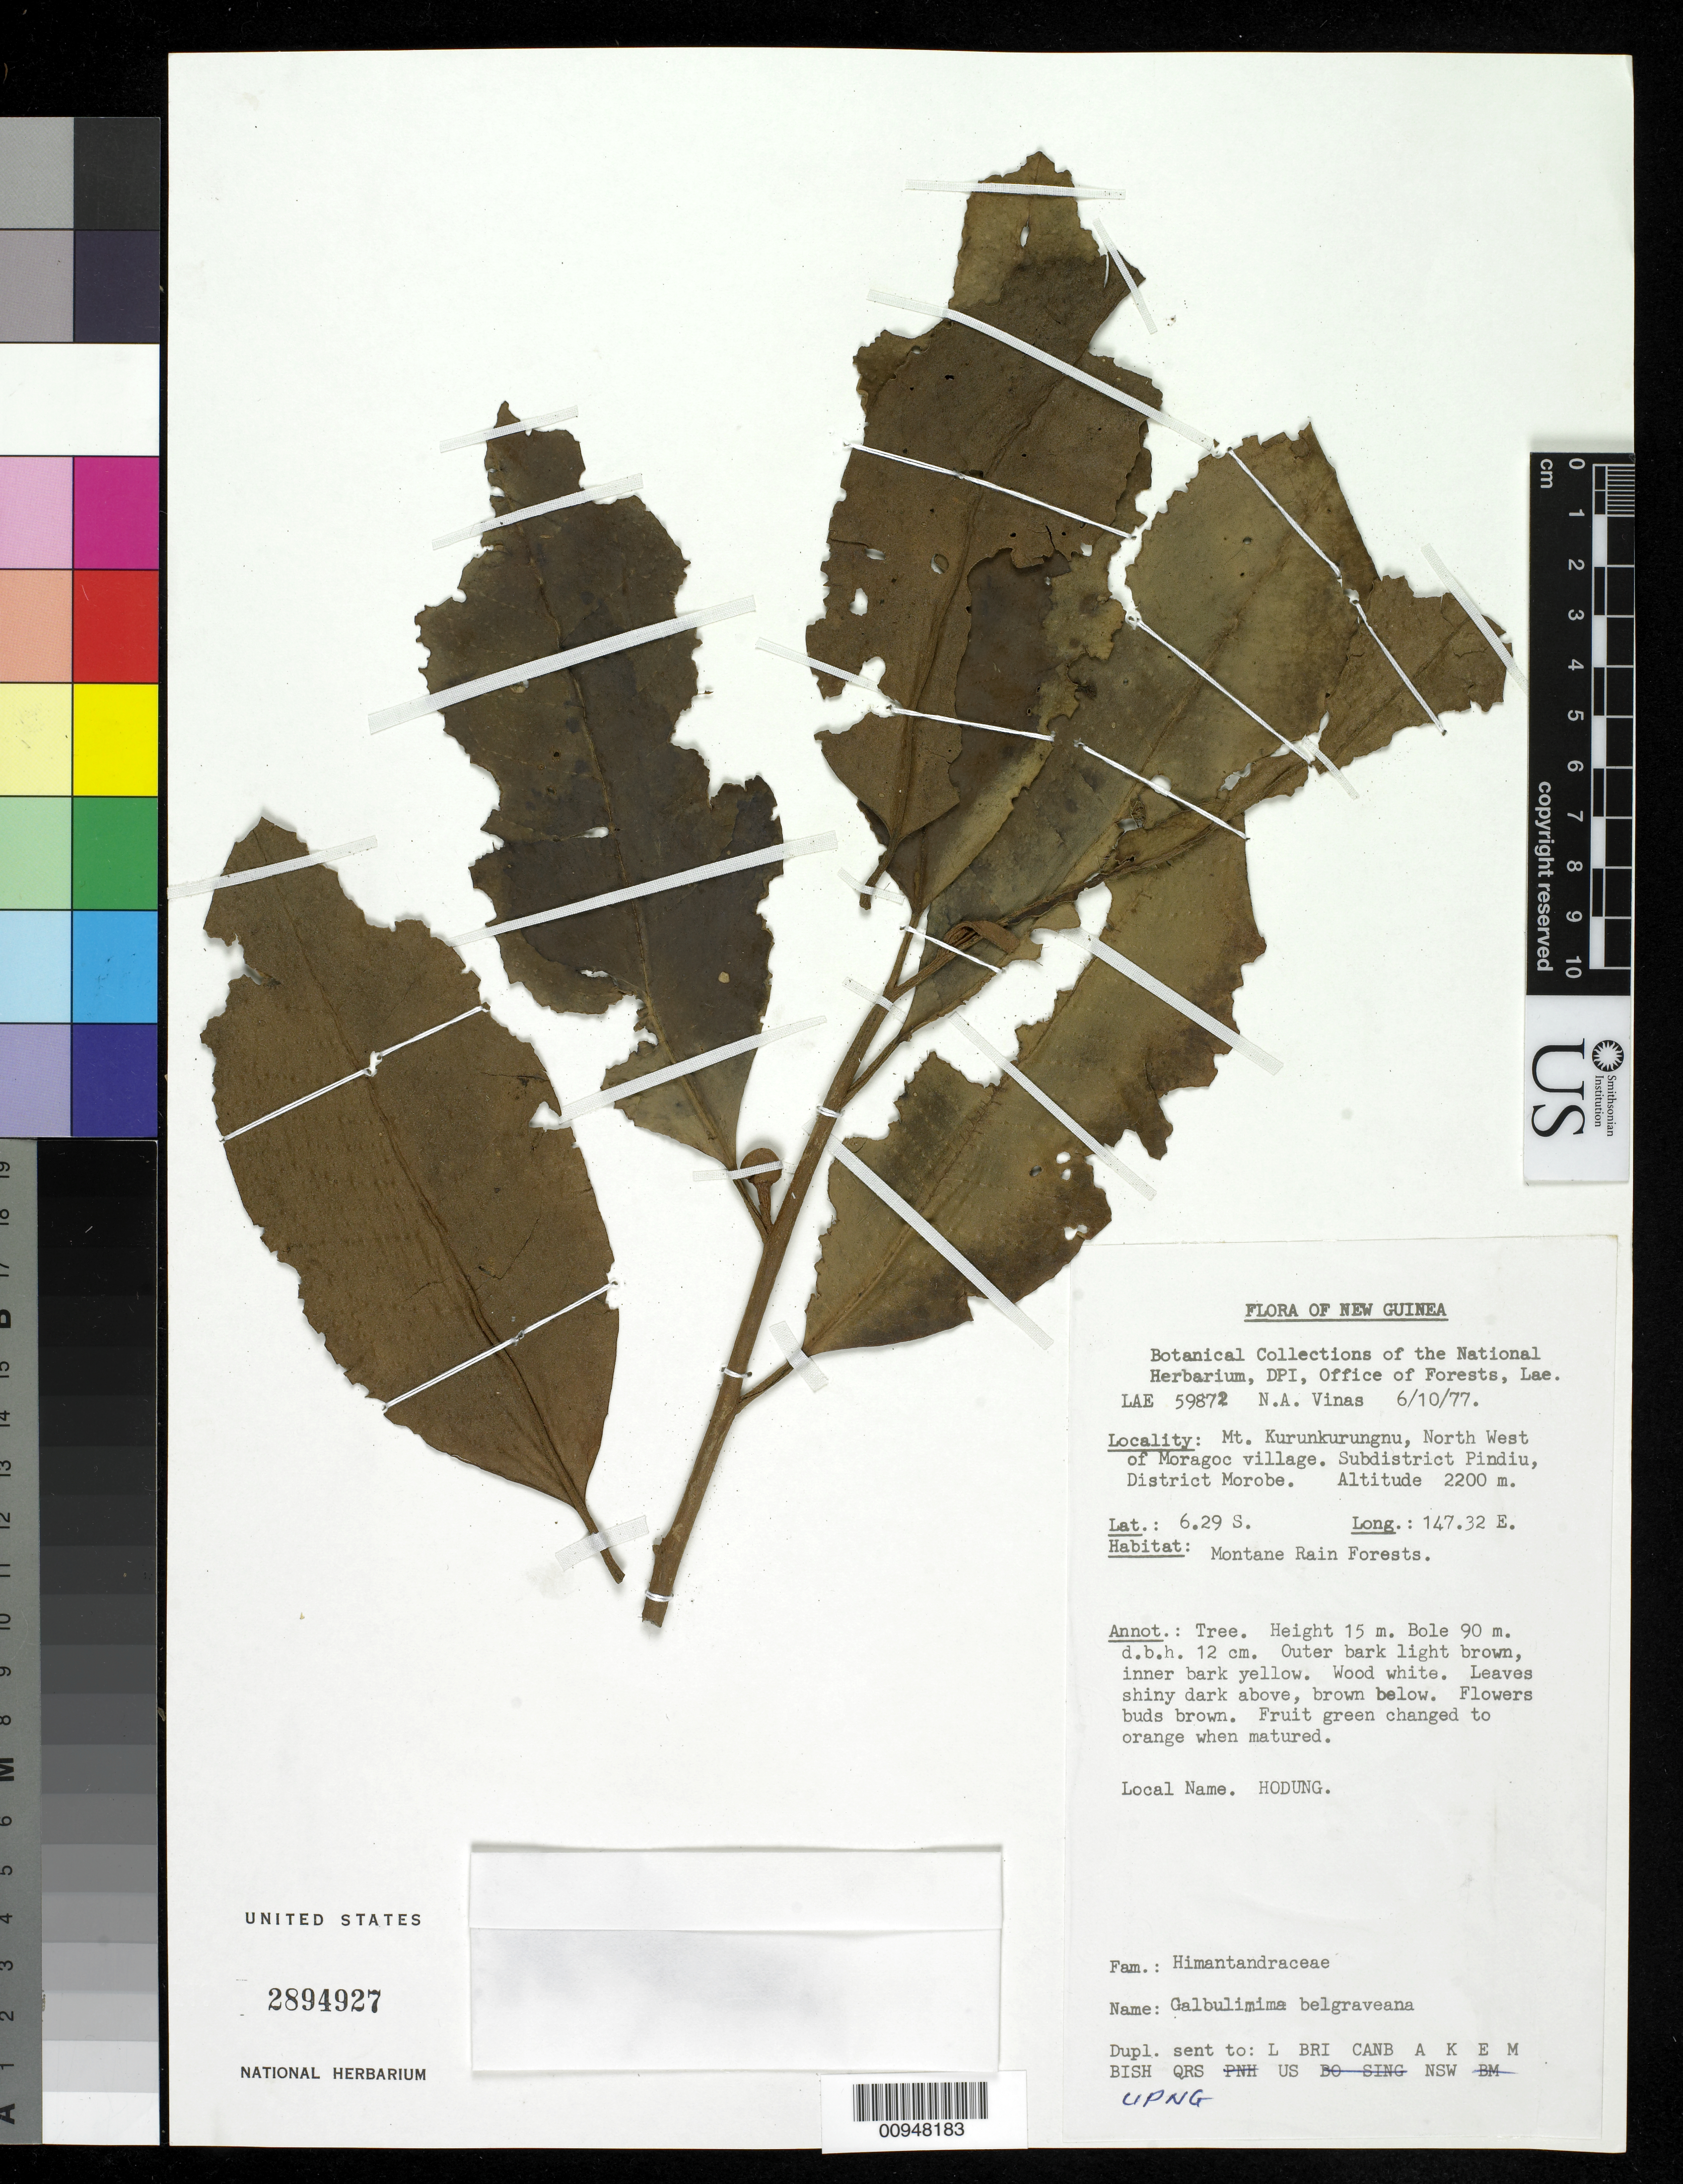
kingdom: Plantae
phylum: Tracheophyta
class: Magnoliopsida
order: Magnoliales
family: Himantandraceae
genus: Galbulimima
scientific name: Galbulimima belgraveana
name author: (F. Muell.) Sprague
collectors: N. Vinas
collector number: LAE 59782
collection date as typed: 10 Jun 1977 or 06 Oct 1977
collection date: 1977-06-10 or 1977-10-06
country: Papua New Guinea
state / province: Morobe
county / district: Pindiu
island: New Guinea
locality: Mt. Kurunkurungnu, NW of Moragoc village.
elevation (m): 2200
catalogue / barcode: US 2894927